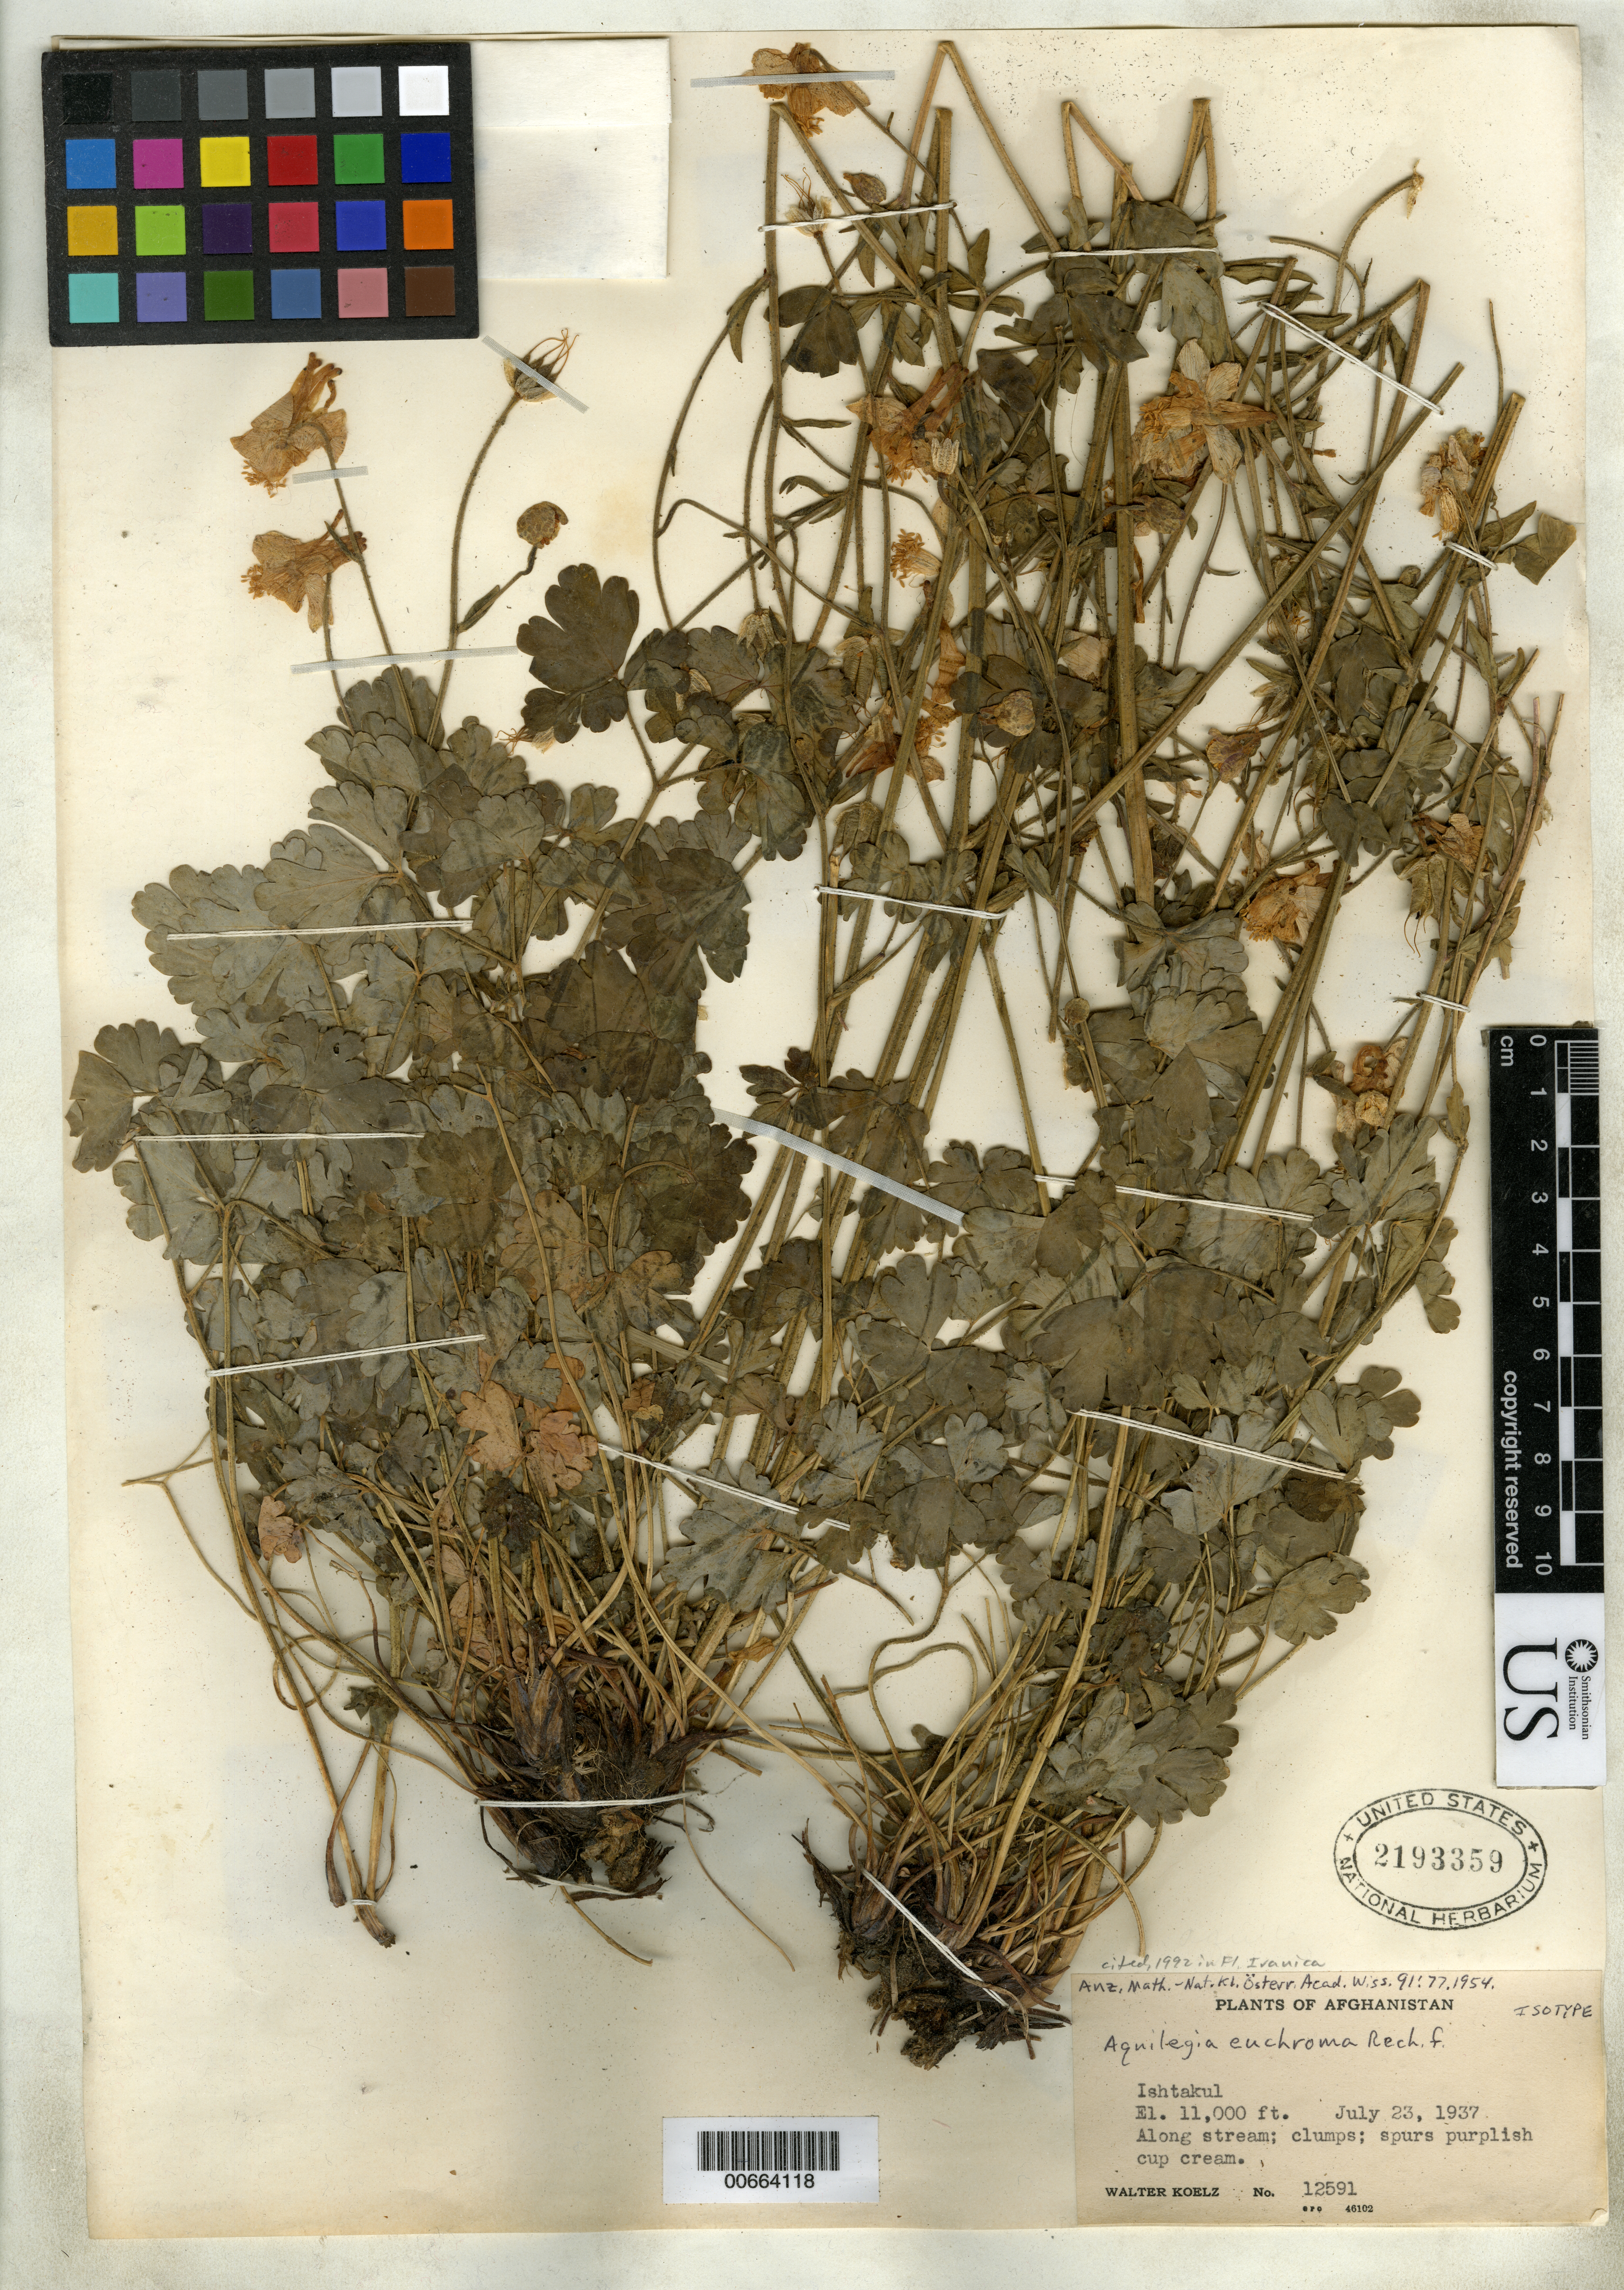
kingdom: Plantae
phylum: Tracheophyta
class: Magnoliopsida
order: Ranunculales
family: Ranunculaceae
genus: Aquilegia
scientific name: Aquilegia euchroma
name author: Rech. f.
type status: Isotype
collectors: W. N. Koelz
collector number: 12591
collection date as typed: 23 Jul 1937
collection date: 1937-07-23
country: Afghanistan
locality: Isthakul.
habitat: Along stream.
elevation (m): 3353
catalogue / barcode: US 2193359